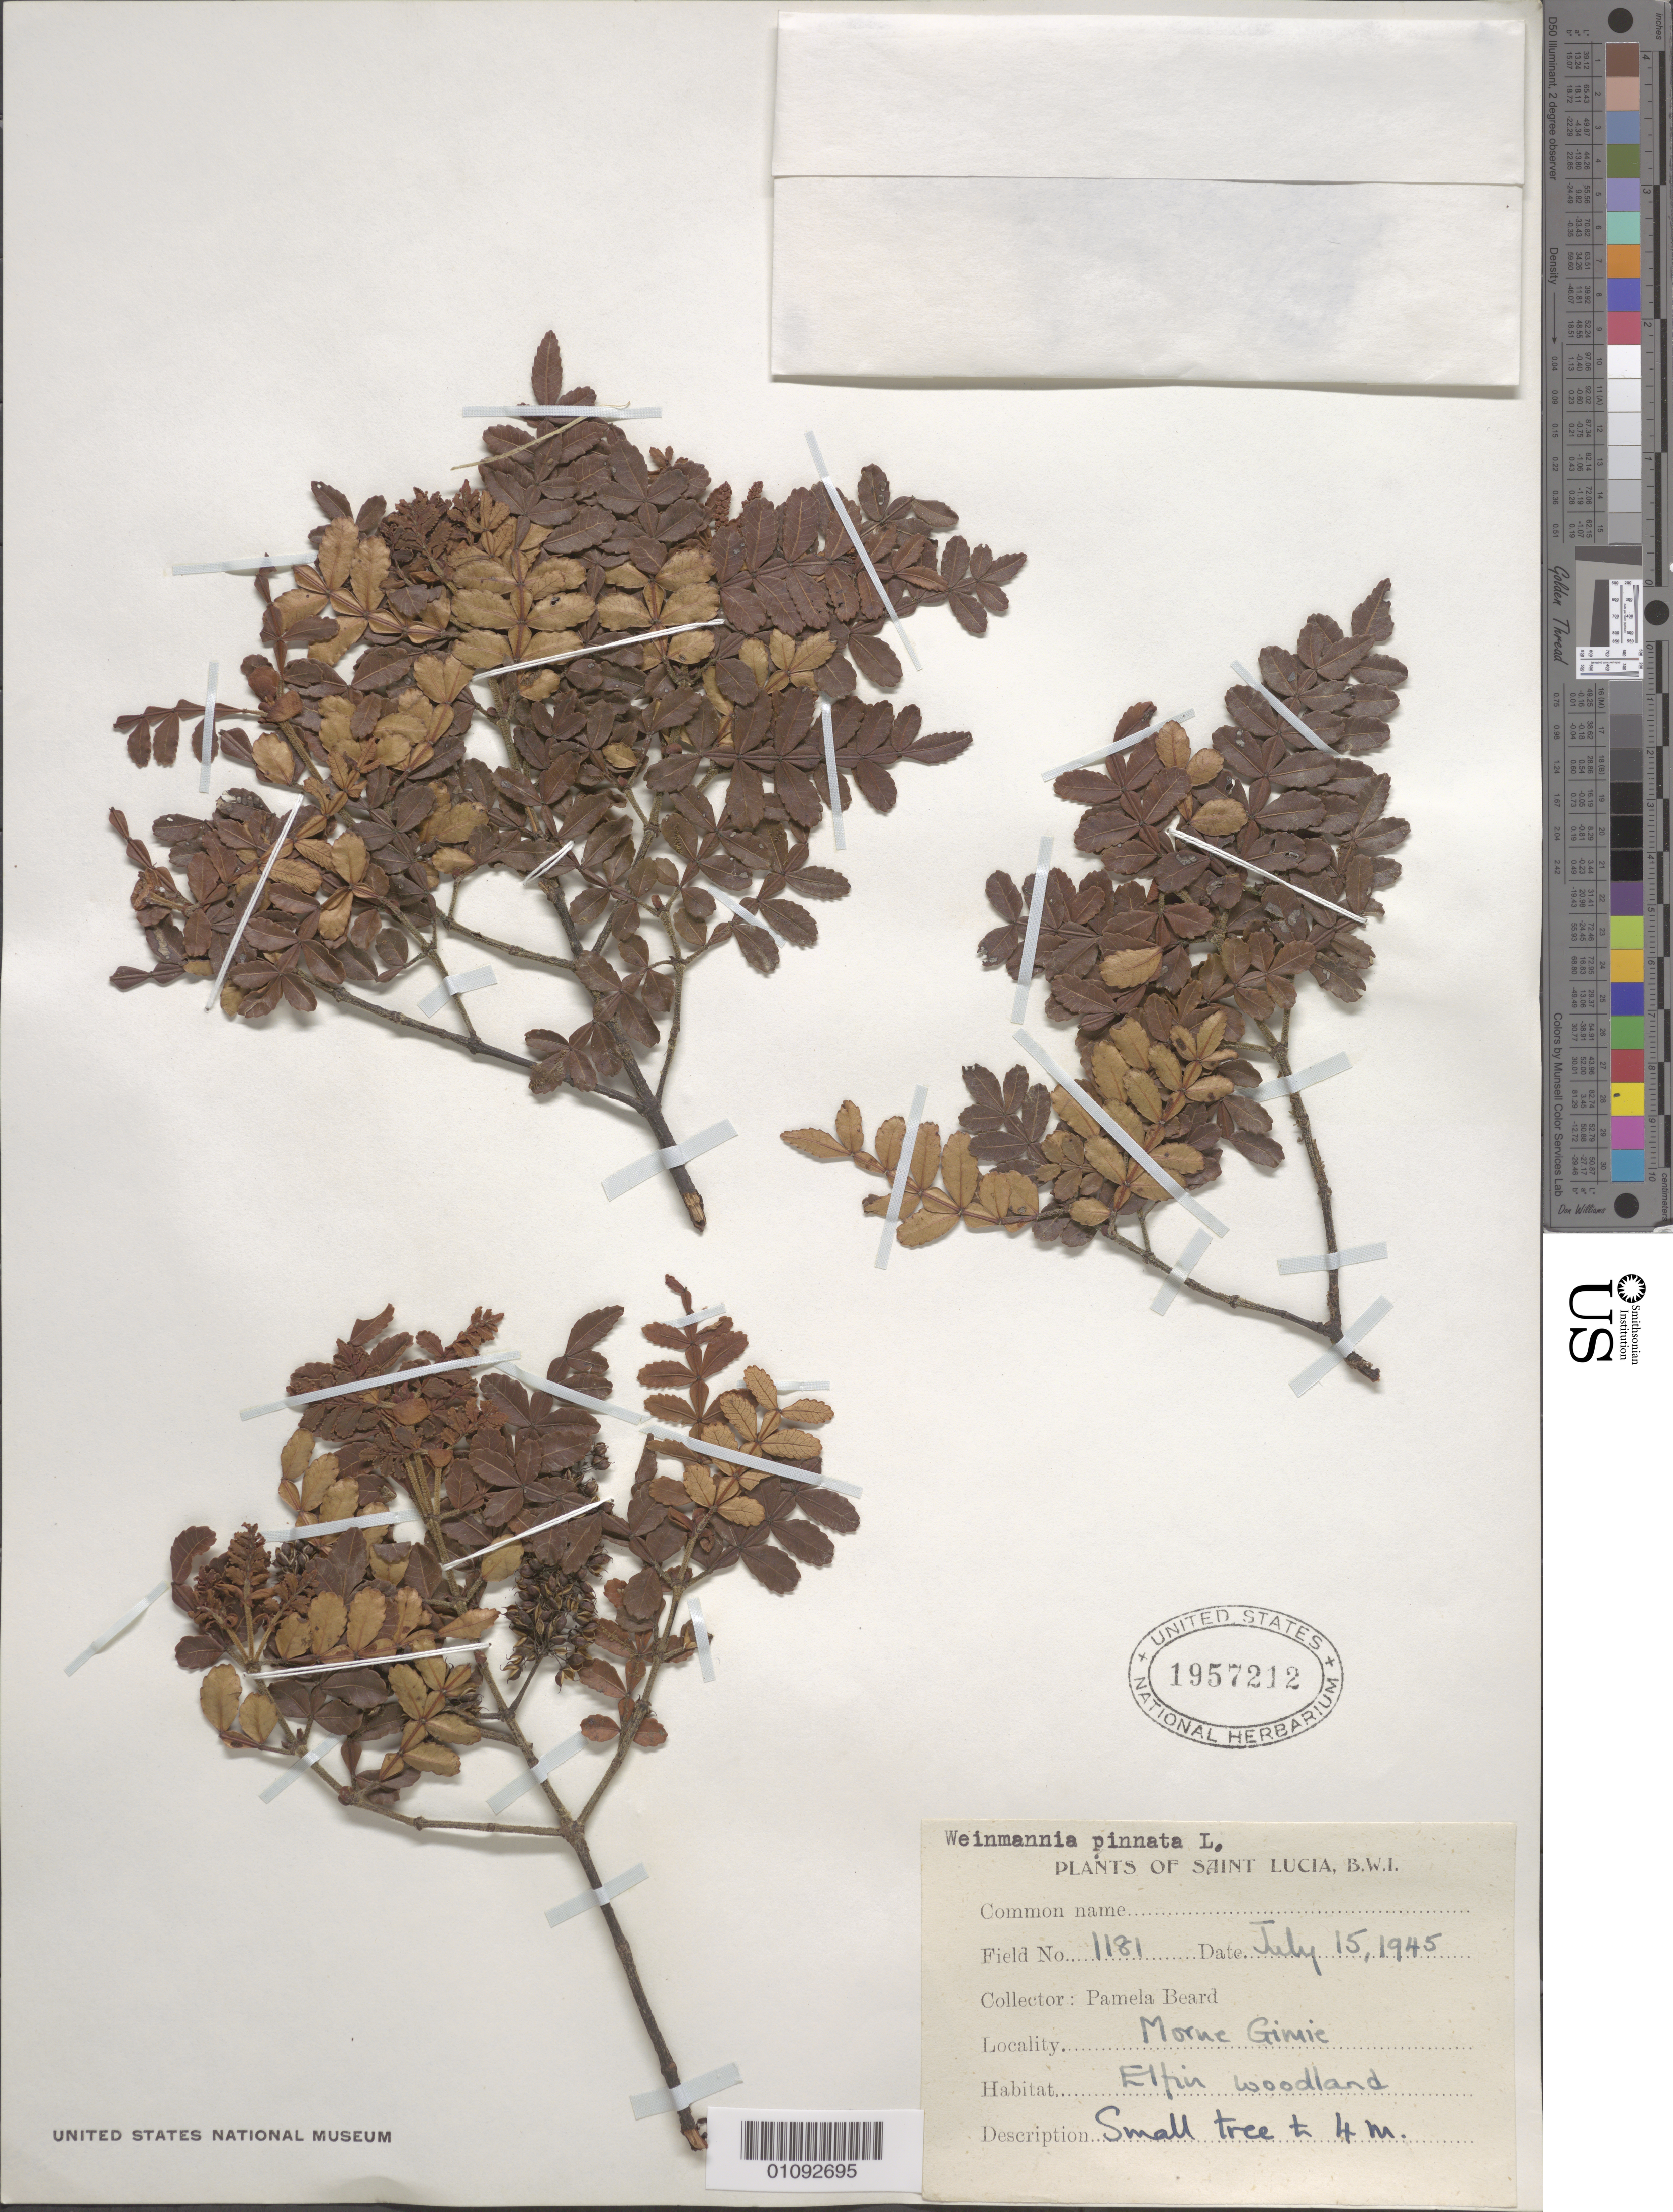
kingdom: Plantae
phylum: Tracheophyta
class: Magnoliopsida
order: Oxalidales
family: Cunoniaceae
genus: Weinmannia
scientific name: Weinmannia pinnata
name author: L.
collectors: P. Beard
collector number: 1181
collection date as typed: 15 Jul 1945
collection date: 1945-07-15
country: St. Lucia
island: St. Lucia I.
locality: Morne Gimie.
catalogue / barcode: US 1957212